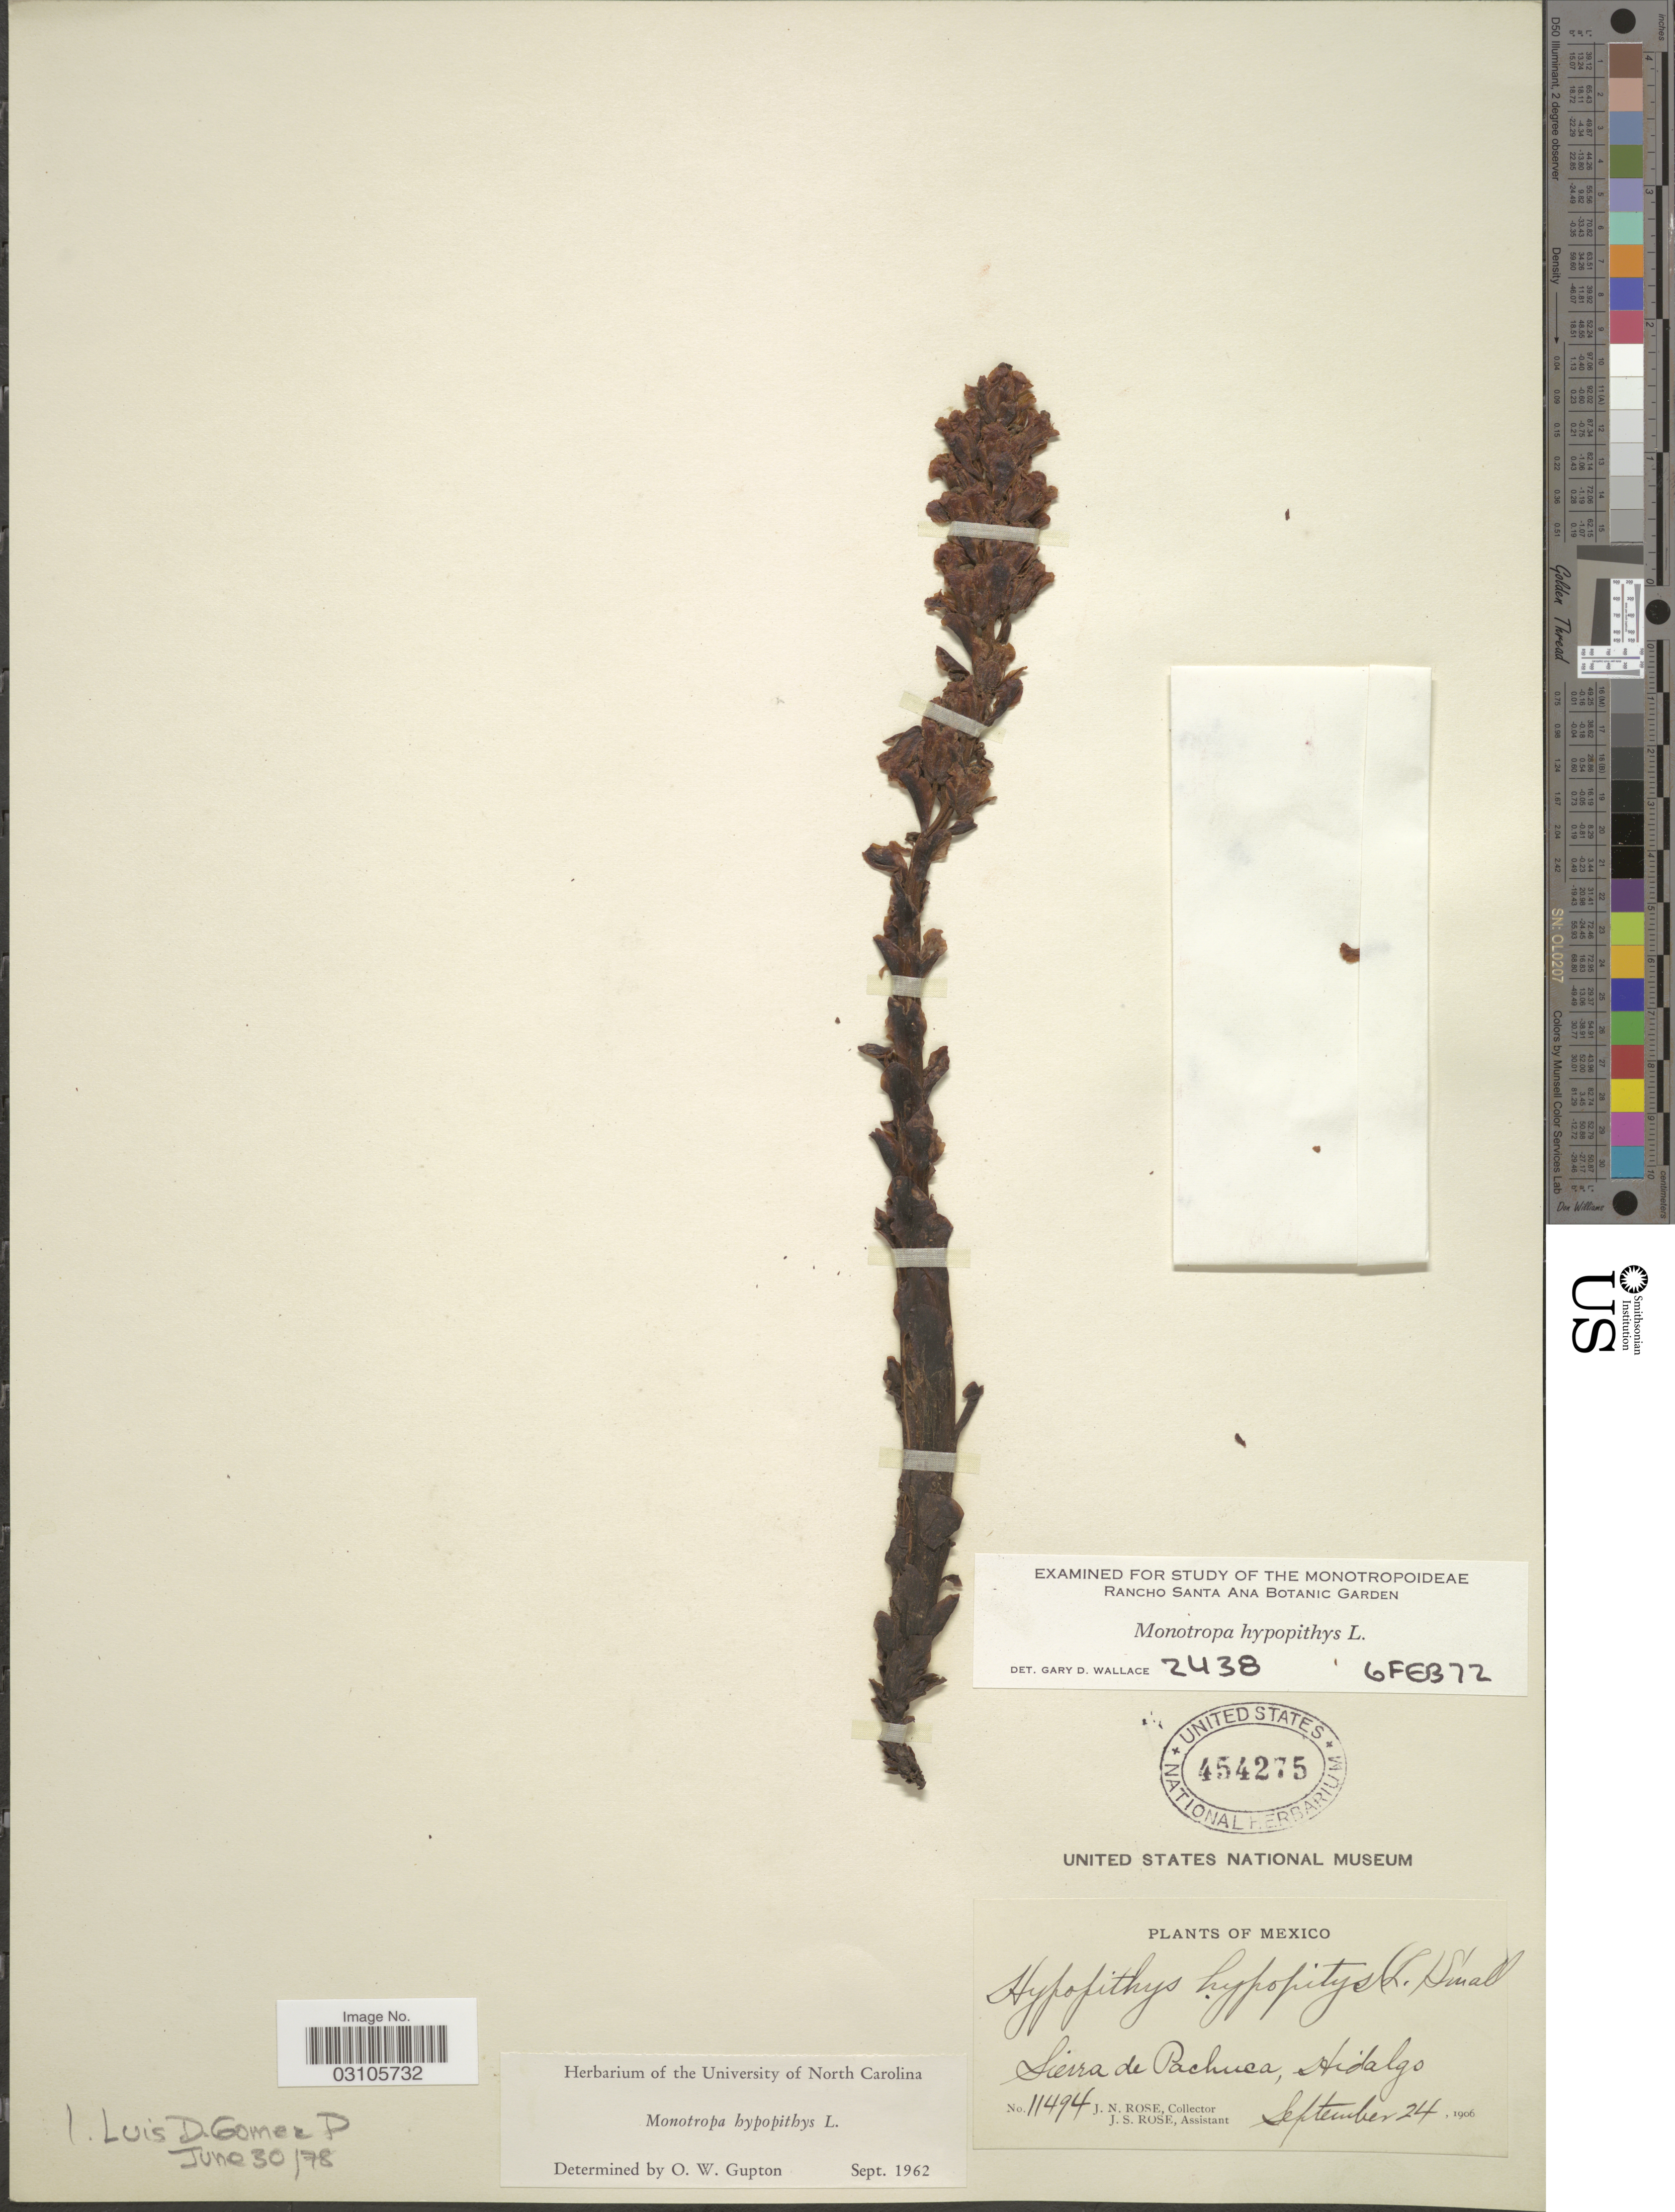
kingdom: Plantae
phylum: Tracheophyta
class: Magnoliopsida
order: Ericales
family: Ericaceae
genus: Monotropa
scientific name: Monotropa hypopitys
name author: L.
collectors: J. N. Rose & J. S. Rose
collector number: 11494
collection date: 1906-09-24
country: Mexico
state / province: Hidalgo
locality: Sierra de Pachuca.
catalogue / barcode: US 454275